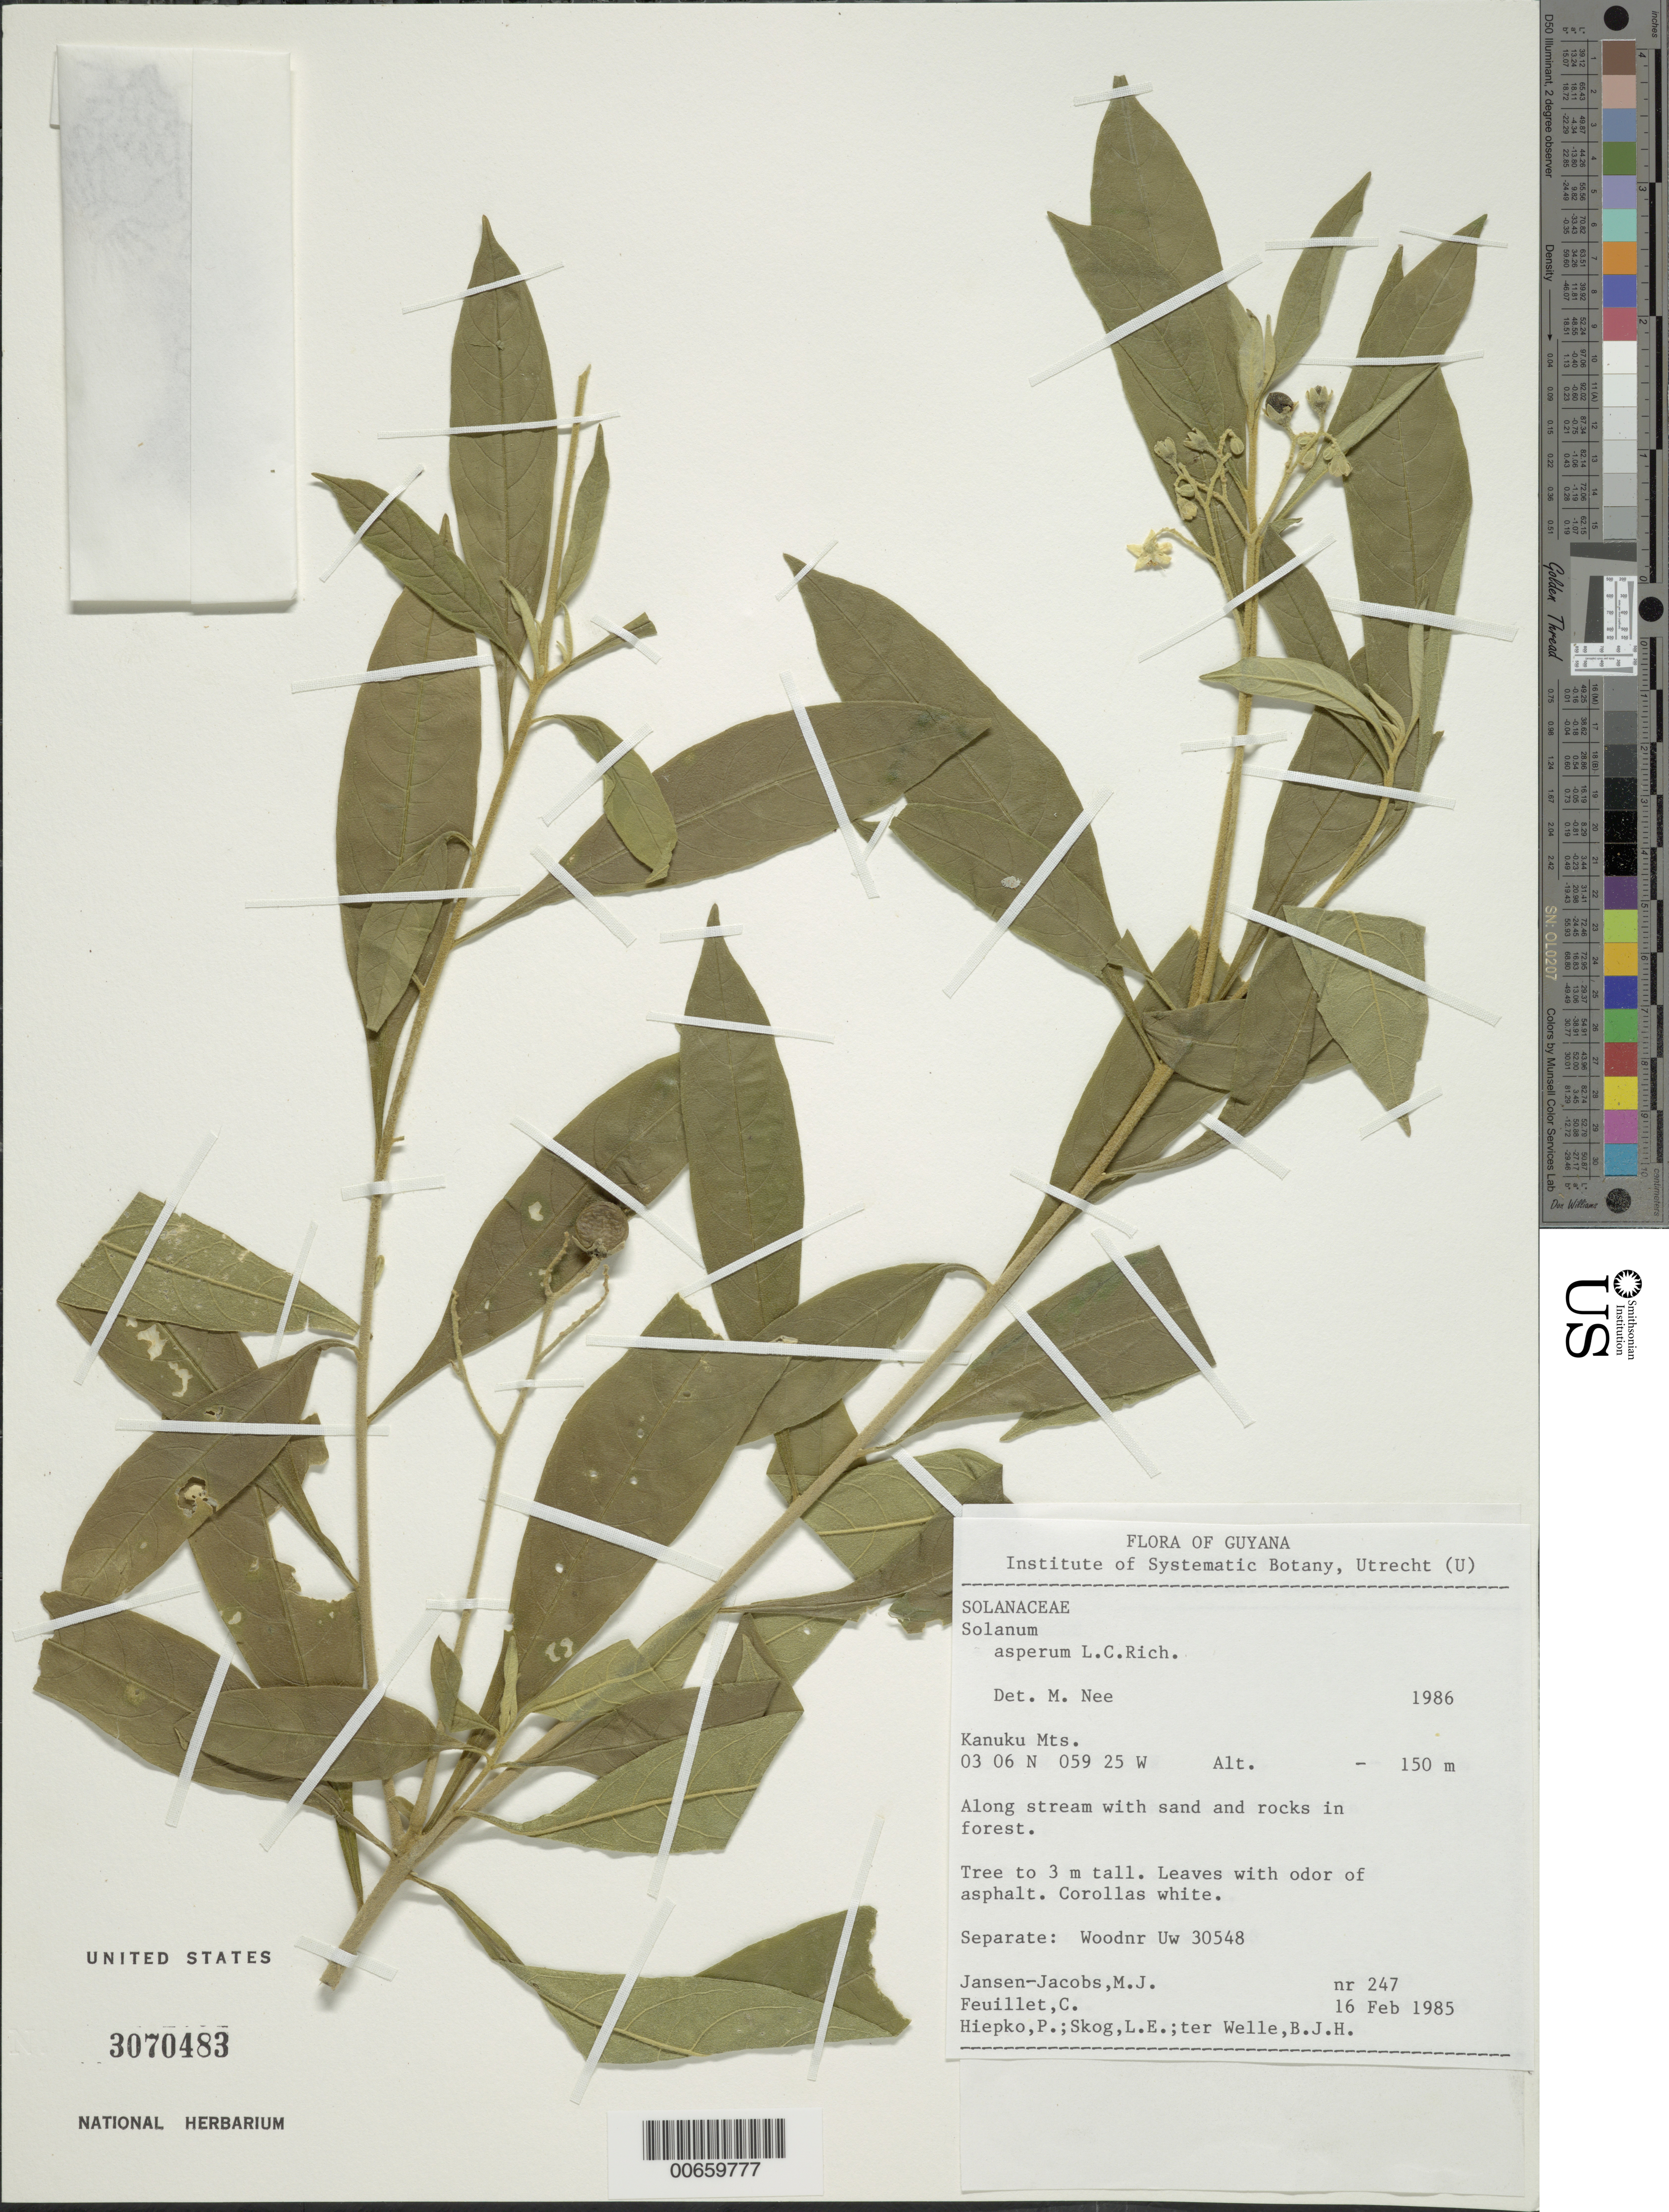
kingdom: Plantae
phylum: Tracheophyta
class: Magnoliopsida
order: Solanales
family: Solanaceae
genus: Solanum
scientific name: Solanum asperum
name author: Rich.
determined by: Nee, Michael H.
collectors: M. J. Jansen-Jacobs, C. Feuillet, P. H. Hiepko, L. E. Skog & B. Welle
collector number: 247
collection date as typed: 2 Feb 1985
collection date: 1985-02-02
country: Guyana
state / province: U. Takutu-U. Essequibo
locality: Kanuku Mts., Rupununi R.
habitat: along stream with sand and rocks in forest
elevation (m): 150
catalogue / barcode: US 3070483